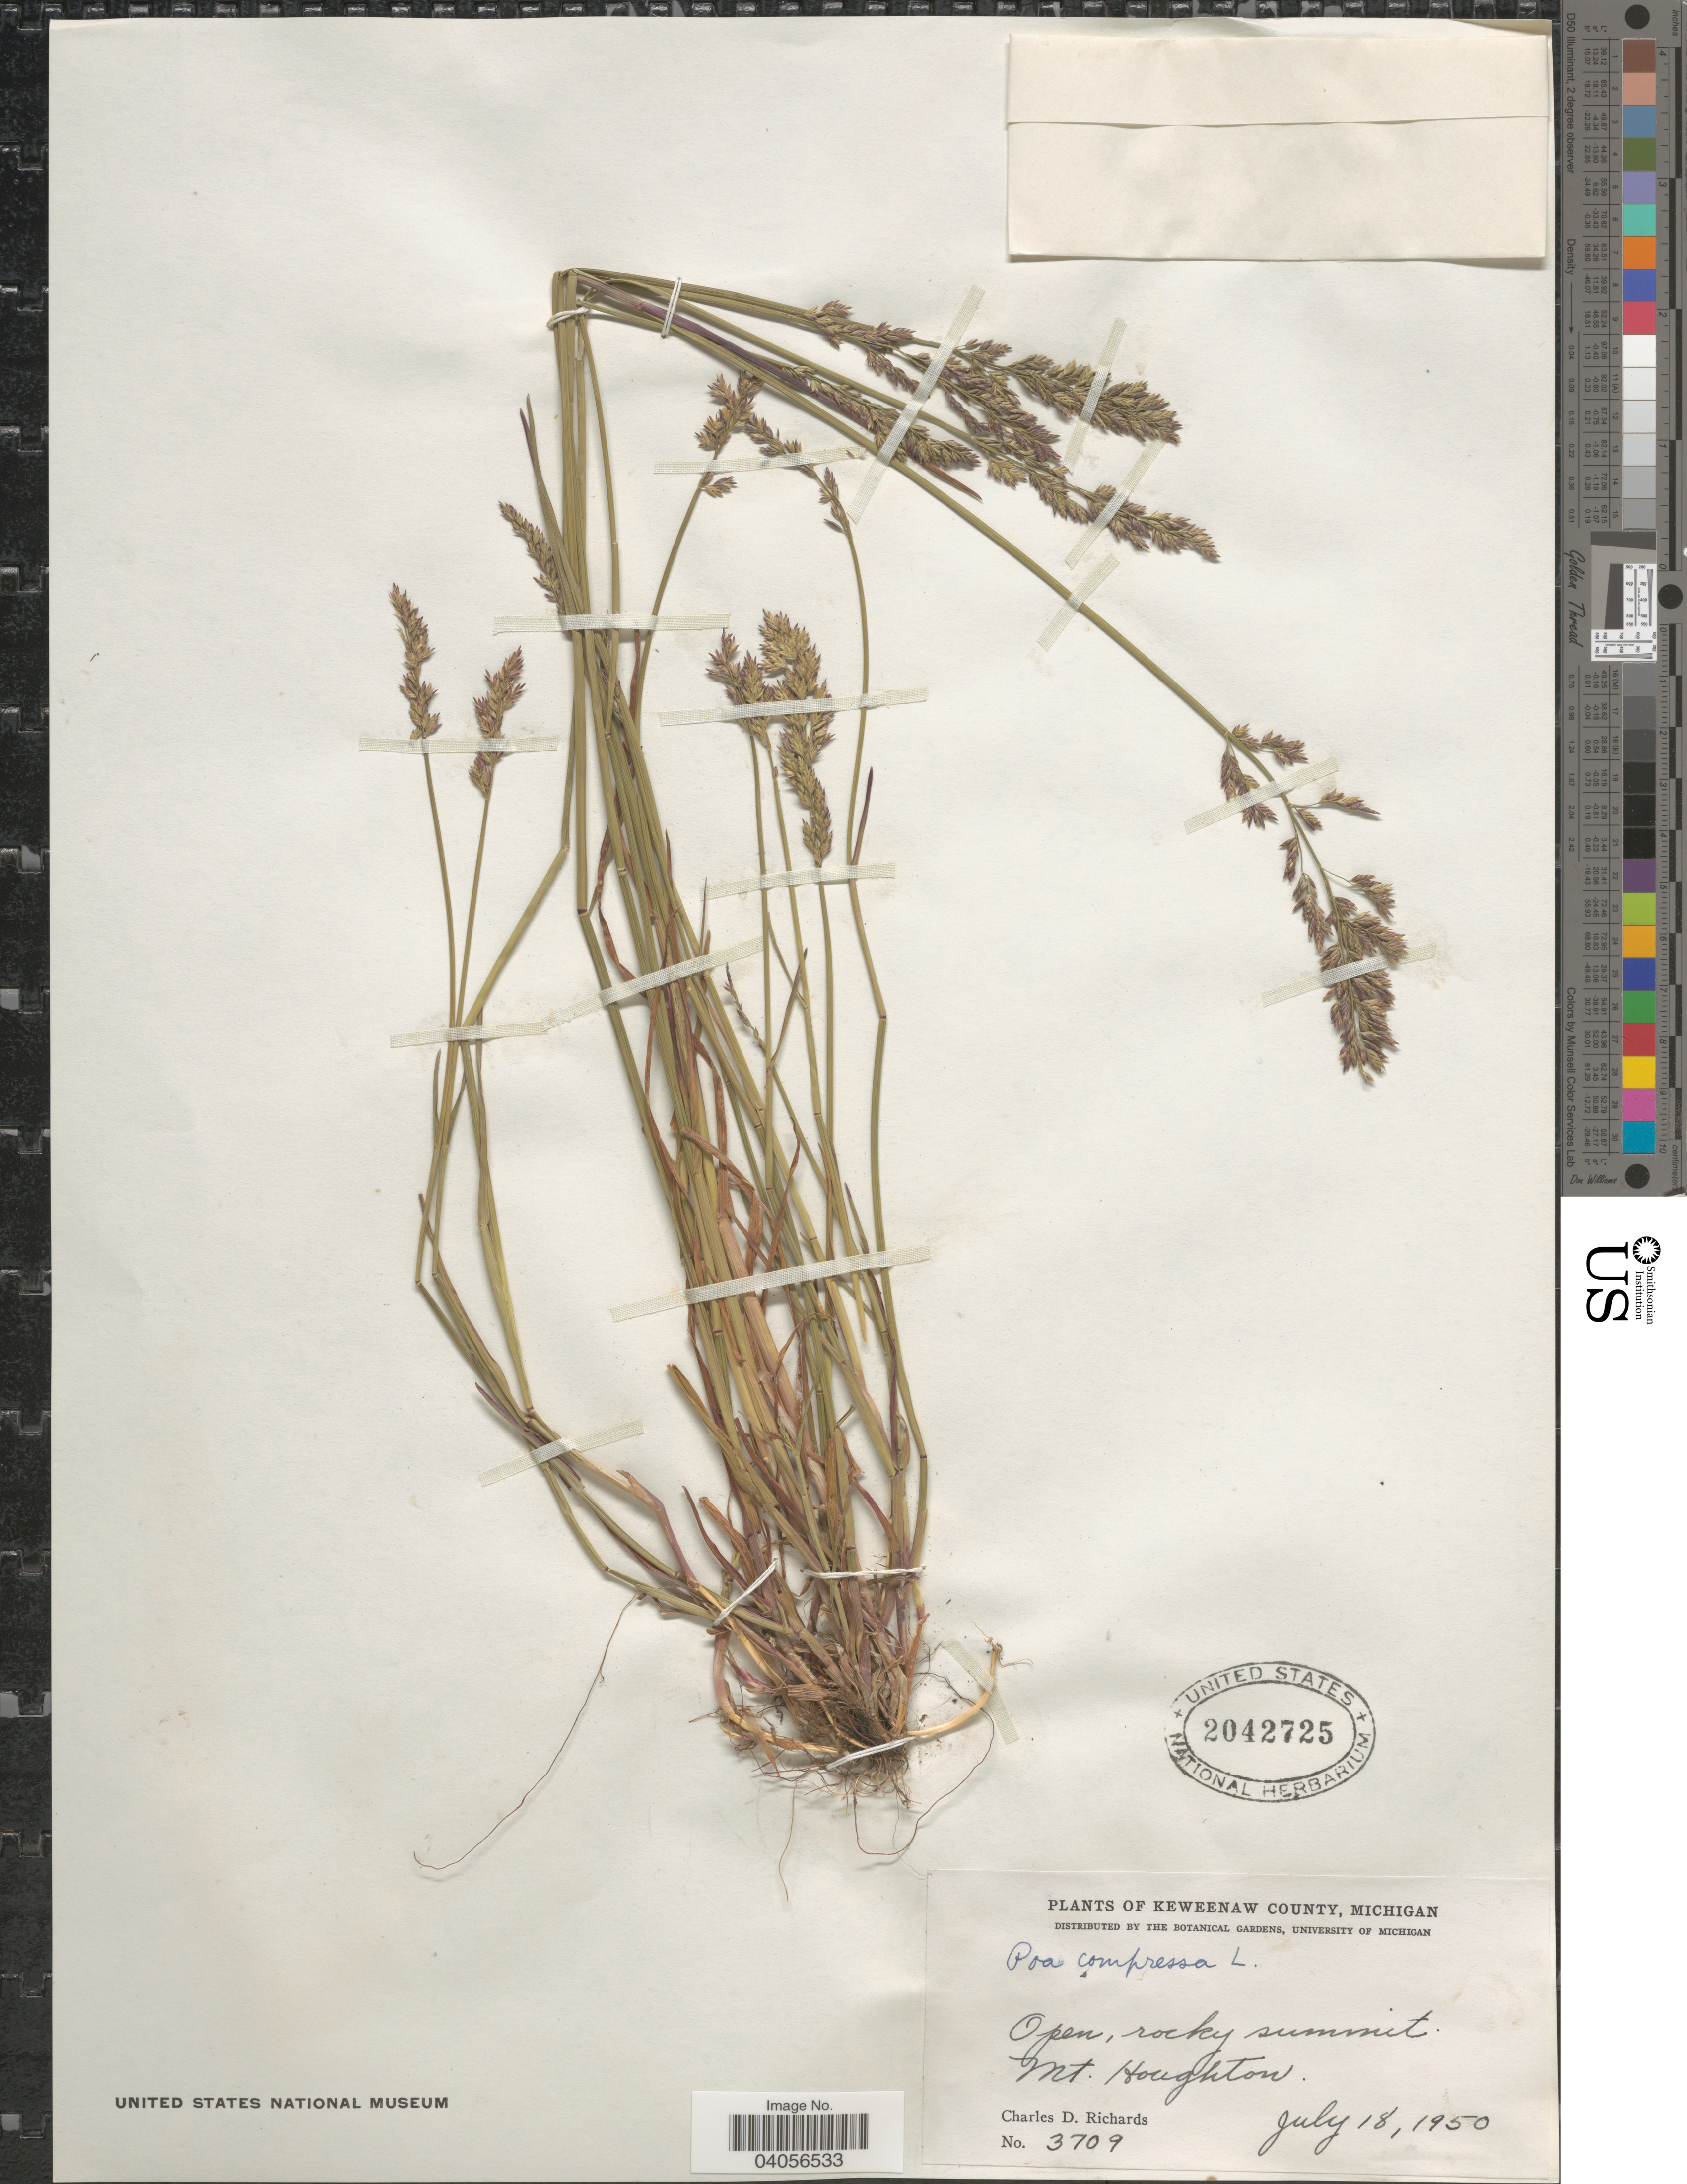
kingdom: Plantae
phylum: Tracheophyta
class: Liliopsida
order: Poales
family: Poaceae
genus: Poa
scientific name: Poa compressa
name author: L.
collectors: C. Richards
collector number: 3709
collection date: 1950-07-18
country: United States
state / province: Michigan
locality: Keweenaw County. Mt. Houghton.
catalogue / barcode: US 2042725